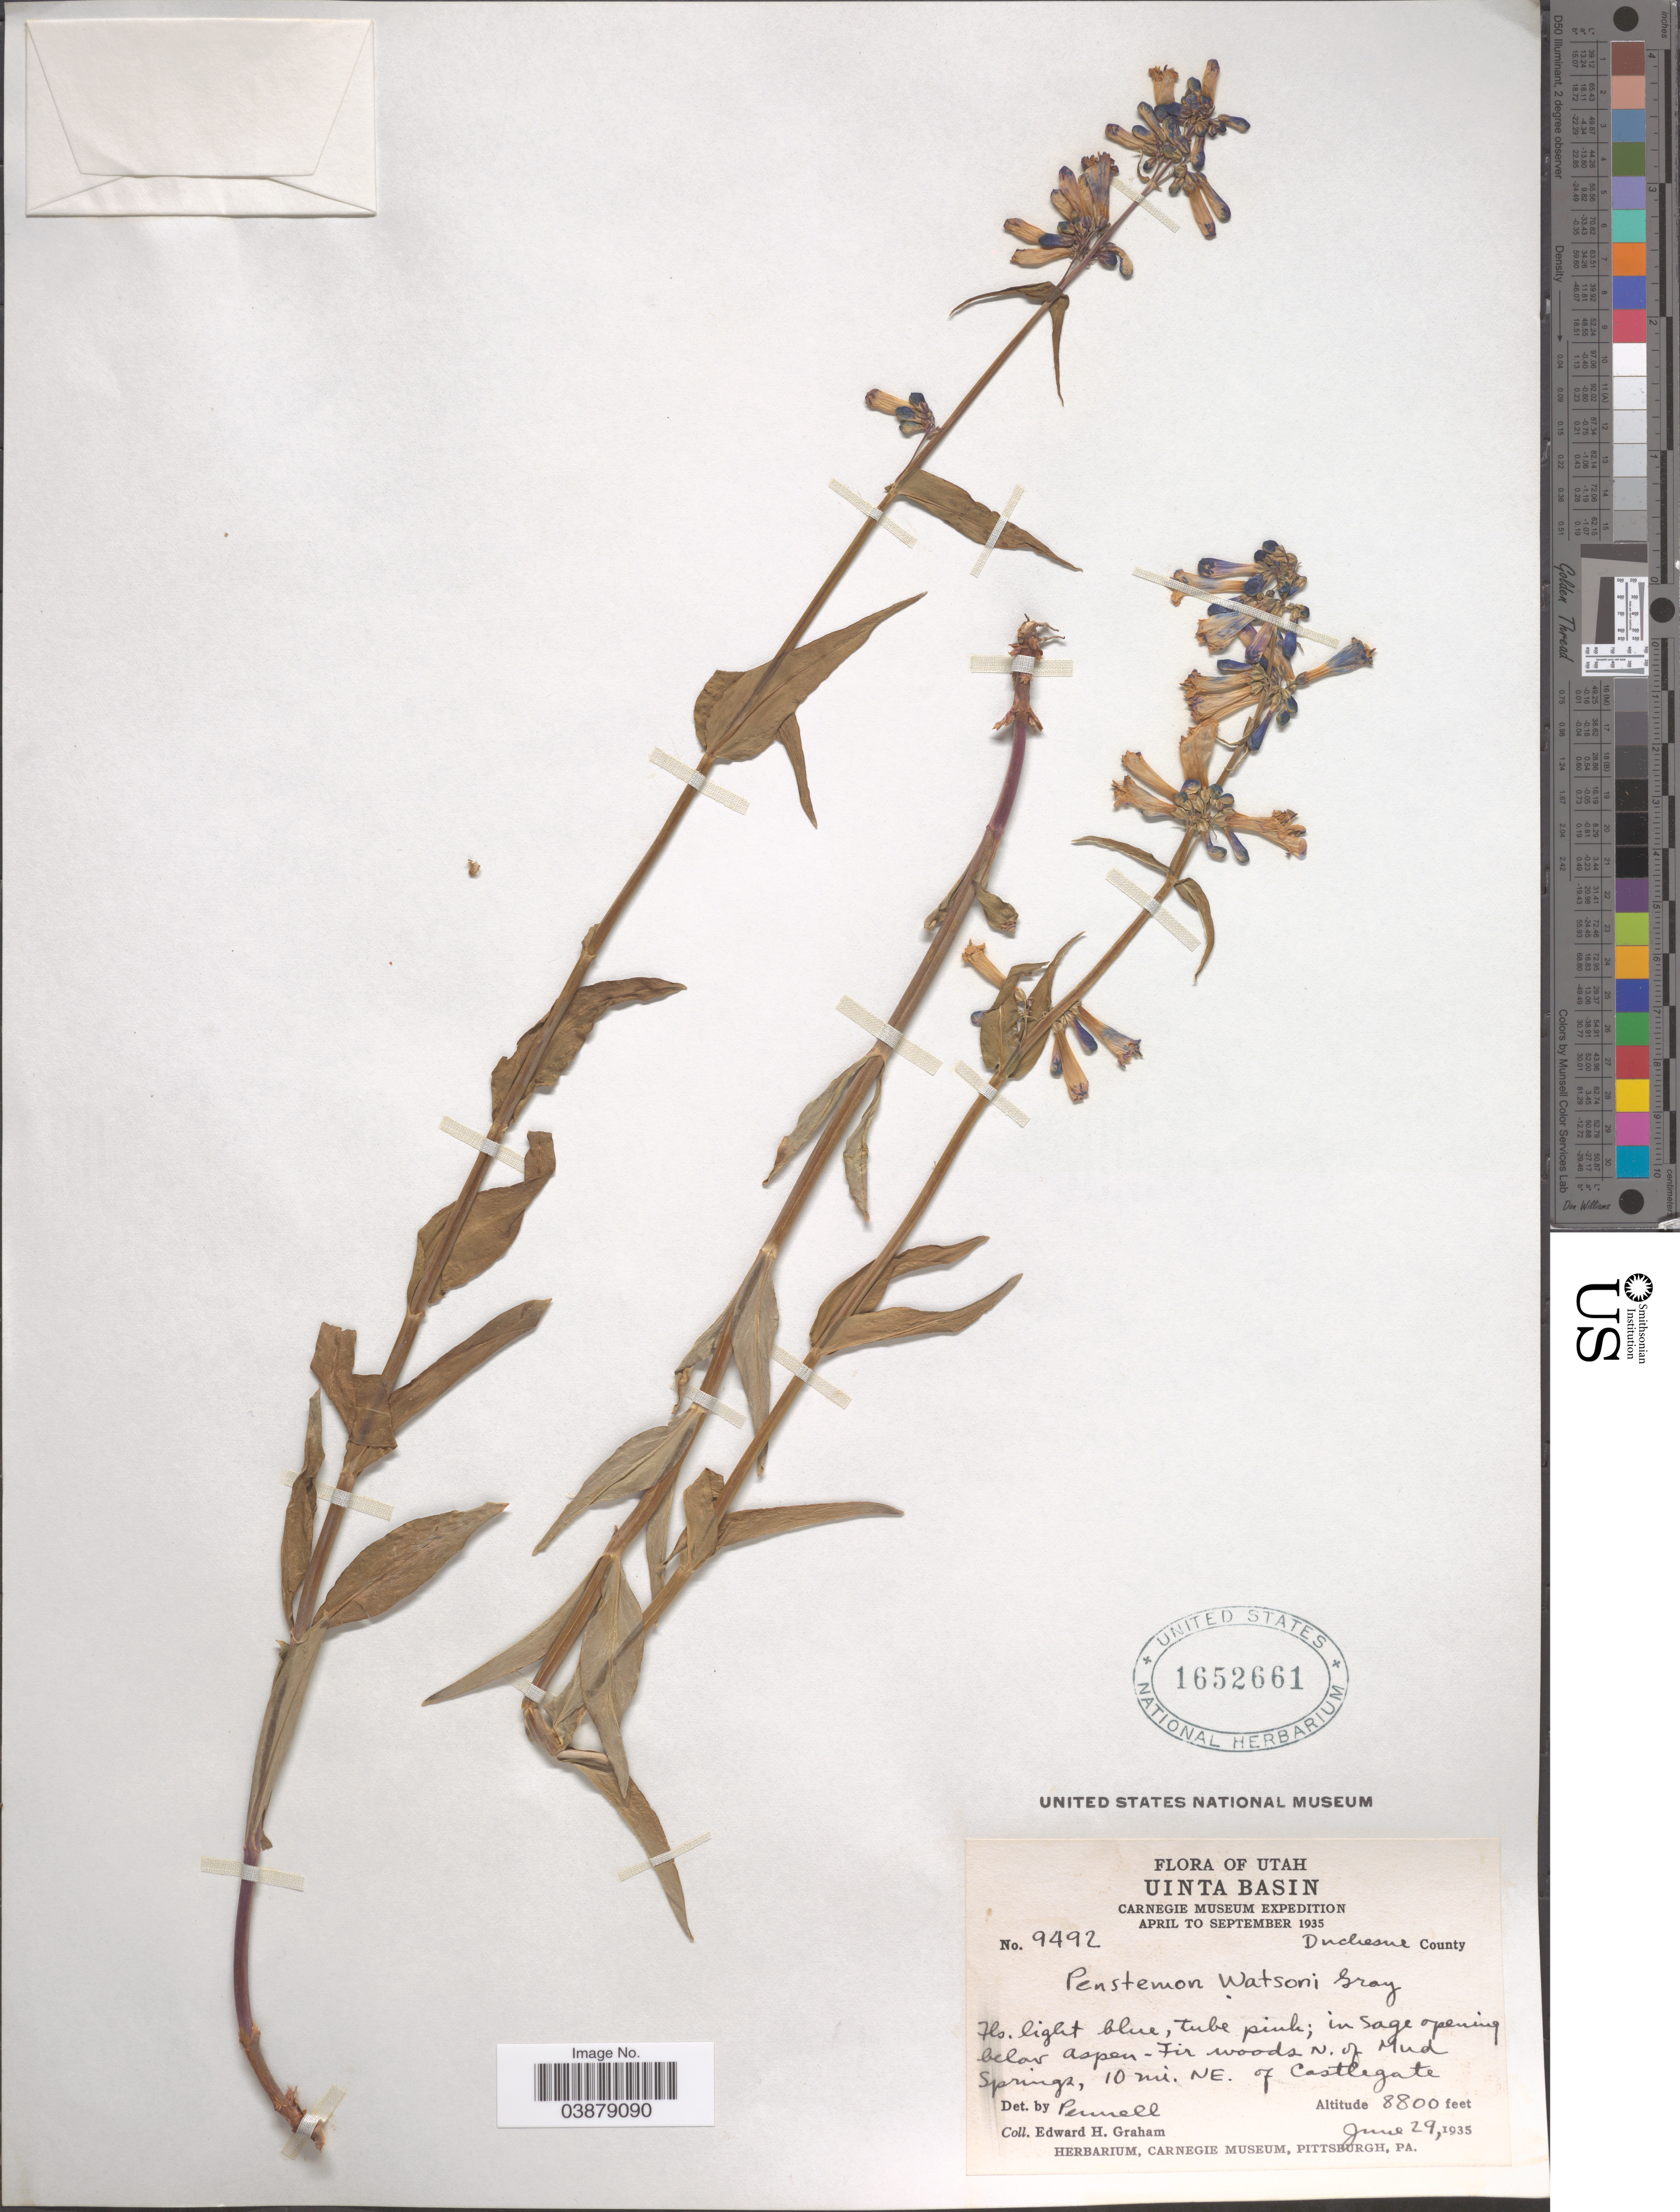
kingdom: Plantae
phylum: Tracheophyta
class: Magnoliopsida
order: Lamiales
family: Plantaginaceae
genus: Penstemon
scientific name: Penstemon watsonii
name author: A. Gray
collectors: E. H. Graham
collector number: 9492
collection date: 1935-06-29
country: United States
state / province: Utah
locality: Uinta Basin. Duchesne County. In sage opening below aspen-Fir woods N. of Mud Springs, 10 mi. NE. of Castlegate.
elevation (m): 2682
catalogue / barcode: US 1652661